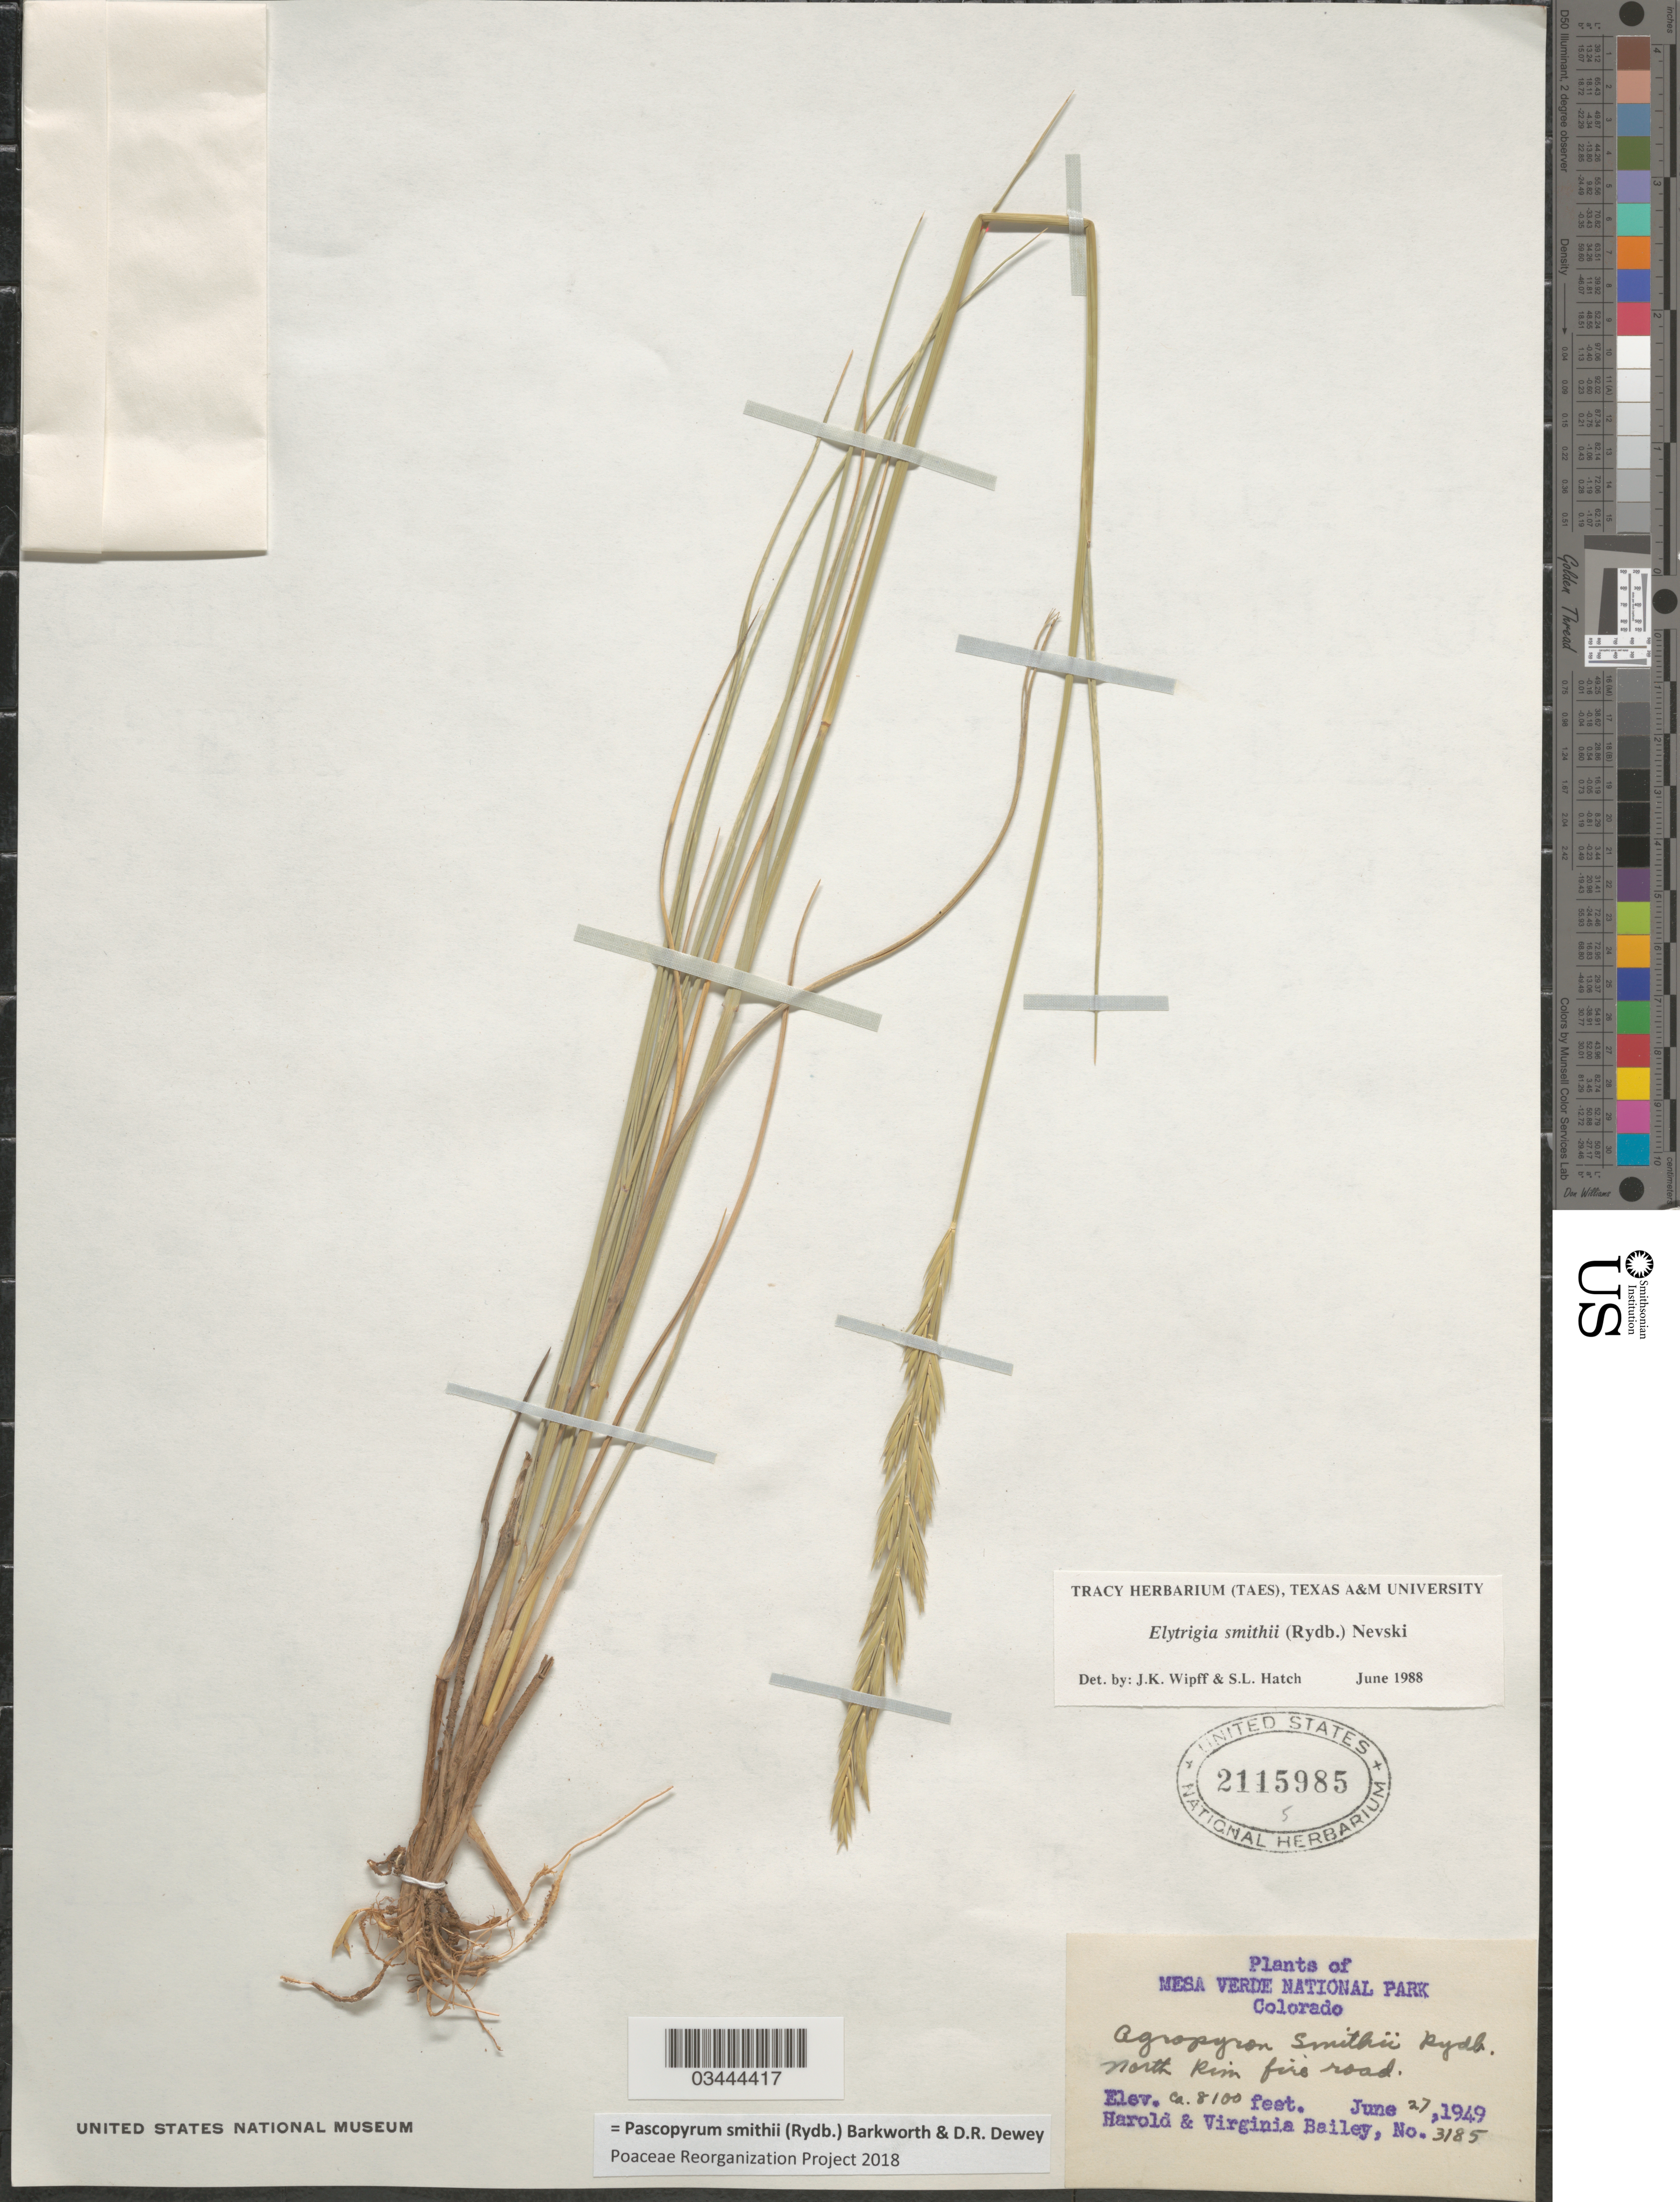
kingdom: Plantae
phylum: Tracheophyta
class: Liliopsida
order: Poales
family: Poaceae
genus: Pascopyrum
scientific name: Pascopyrum smithii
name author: (Rydb.) Barkworth & Dewey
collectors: H. Bailey & V. L. Bailey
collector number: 3185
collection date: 1949-06-27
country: United States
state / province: Colorado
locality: Mesa Verde National Park. North Rim fire road.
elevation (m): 2469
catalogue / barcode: US 2115985